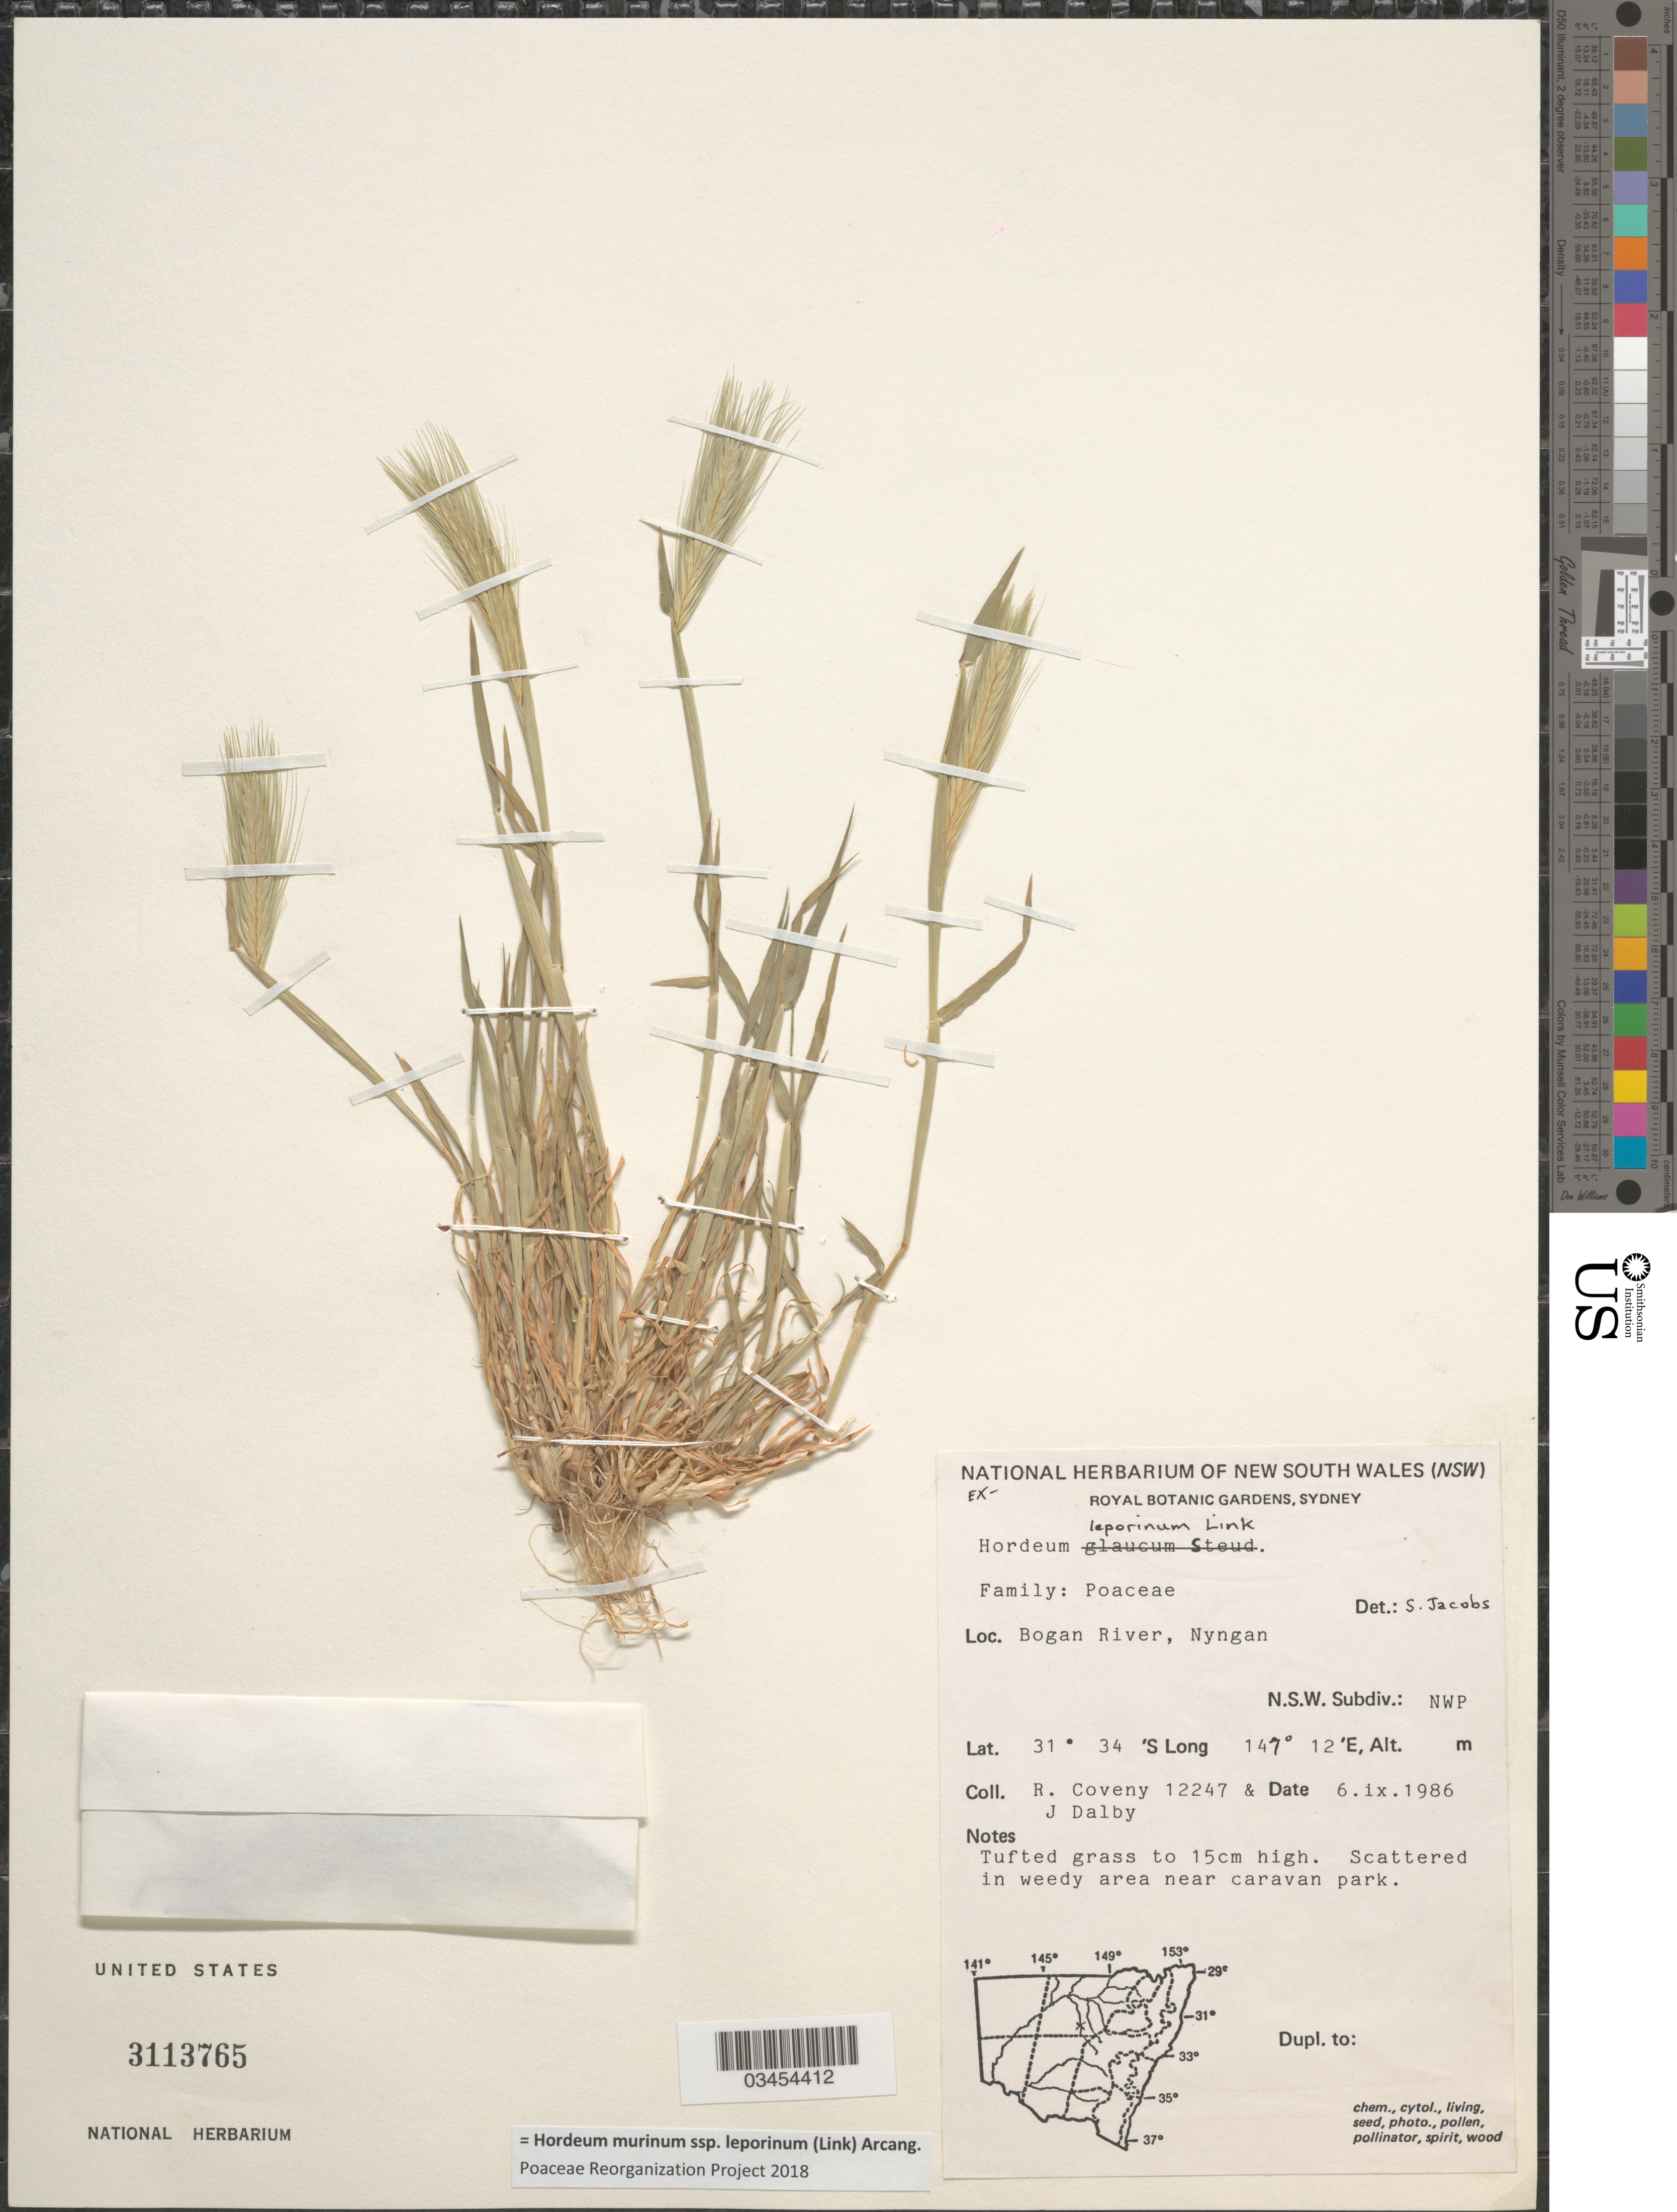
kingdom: Plantae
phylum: Tracheophyta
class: Liliopsida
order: Poales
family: Poaceae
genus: Hordeum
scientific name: Hordeum murinum subsp. leporinum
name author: (Link) Arcang.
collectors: R. Coveny & J. Dalby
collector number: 12247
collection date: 1986-09-06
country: Australia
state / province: New South Wales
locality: Bogan River, Nyngan. N.S.W. Subdiv.: NWP. Scattered in weedy area near caravan park.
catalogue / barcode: US 3113765